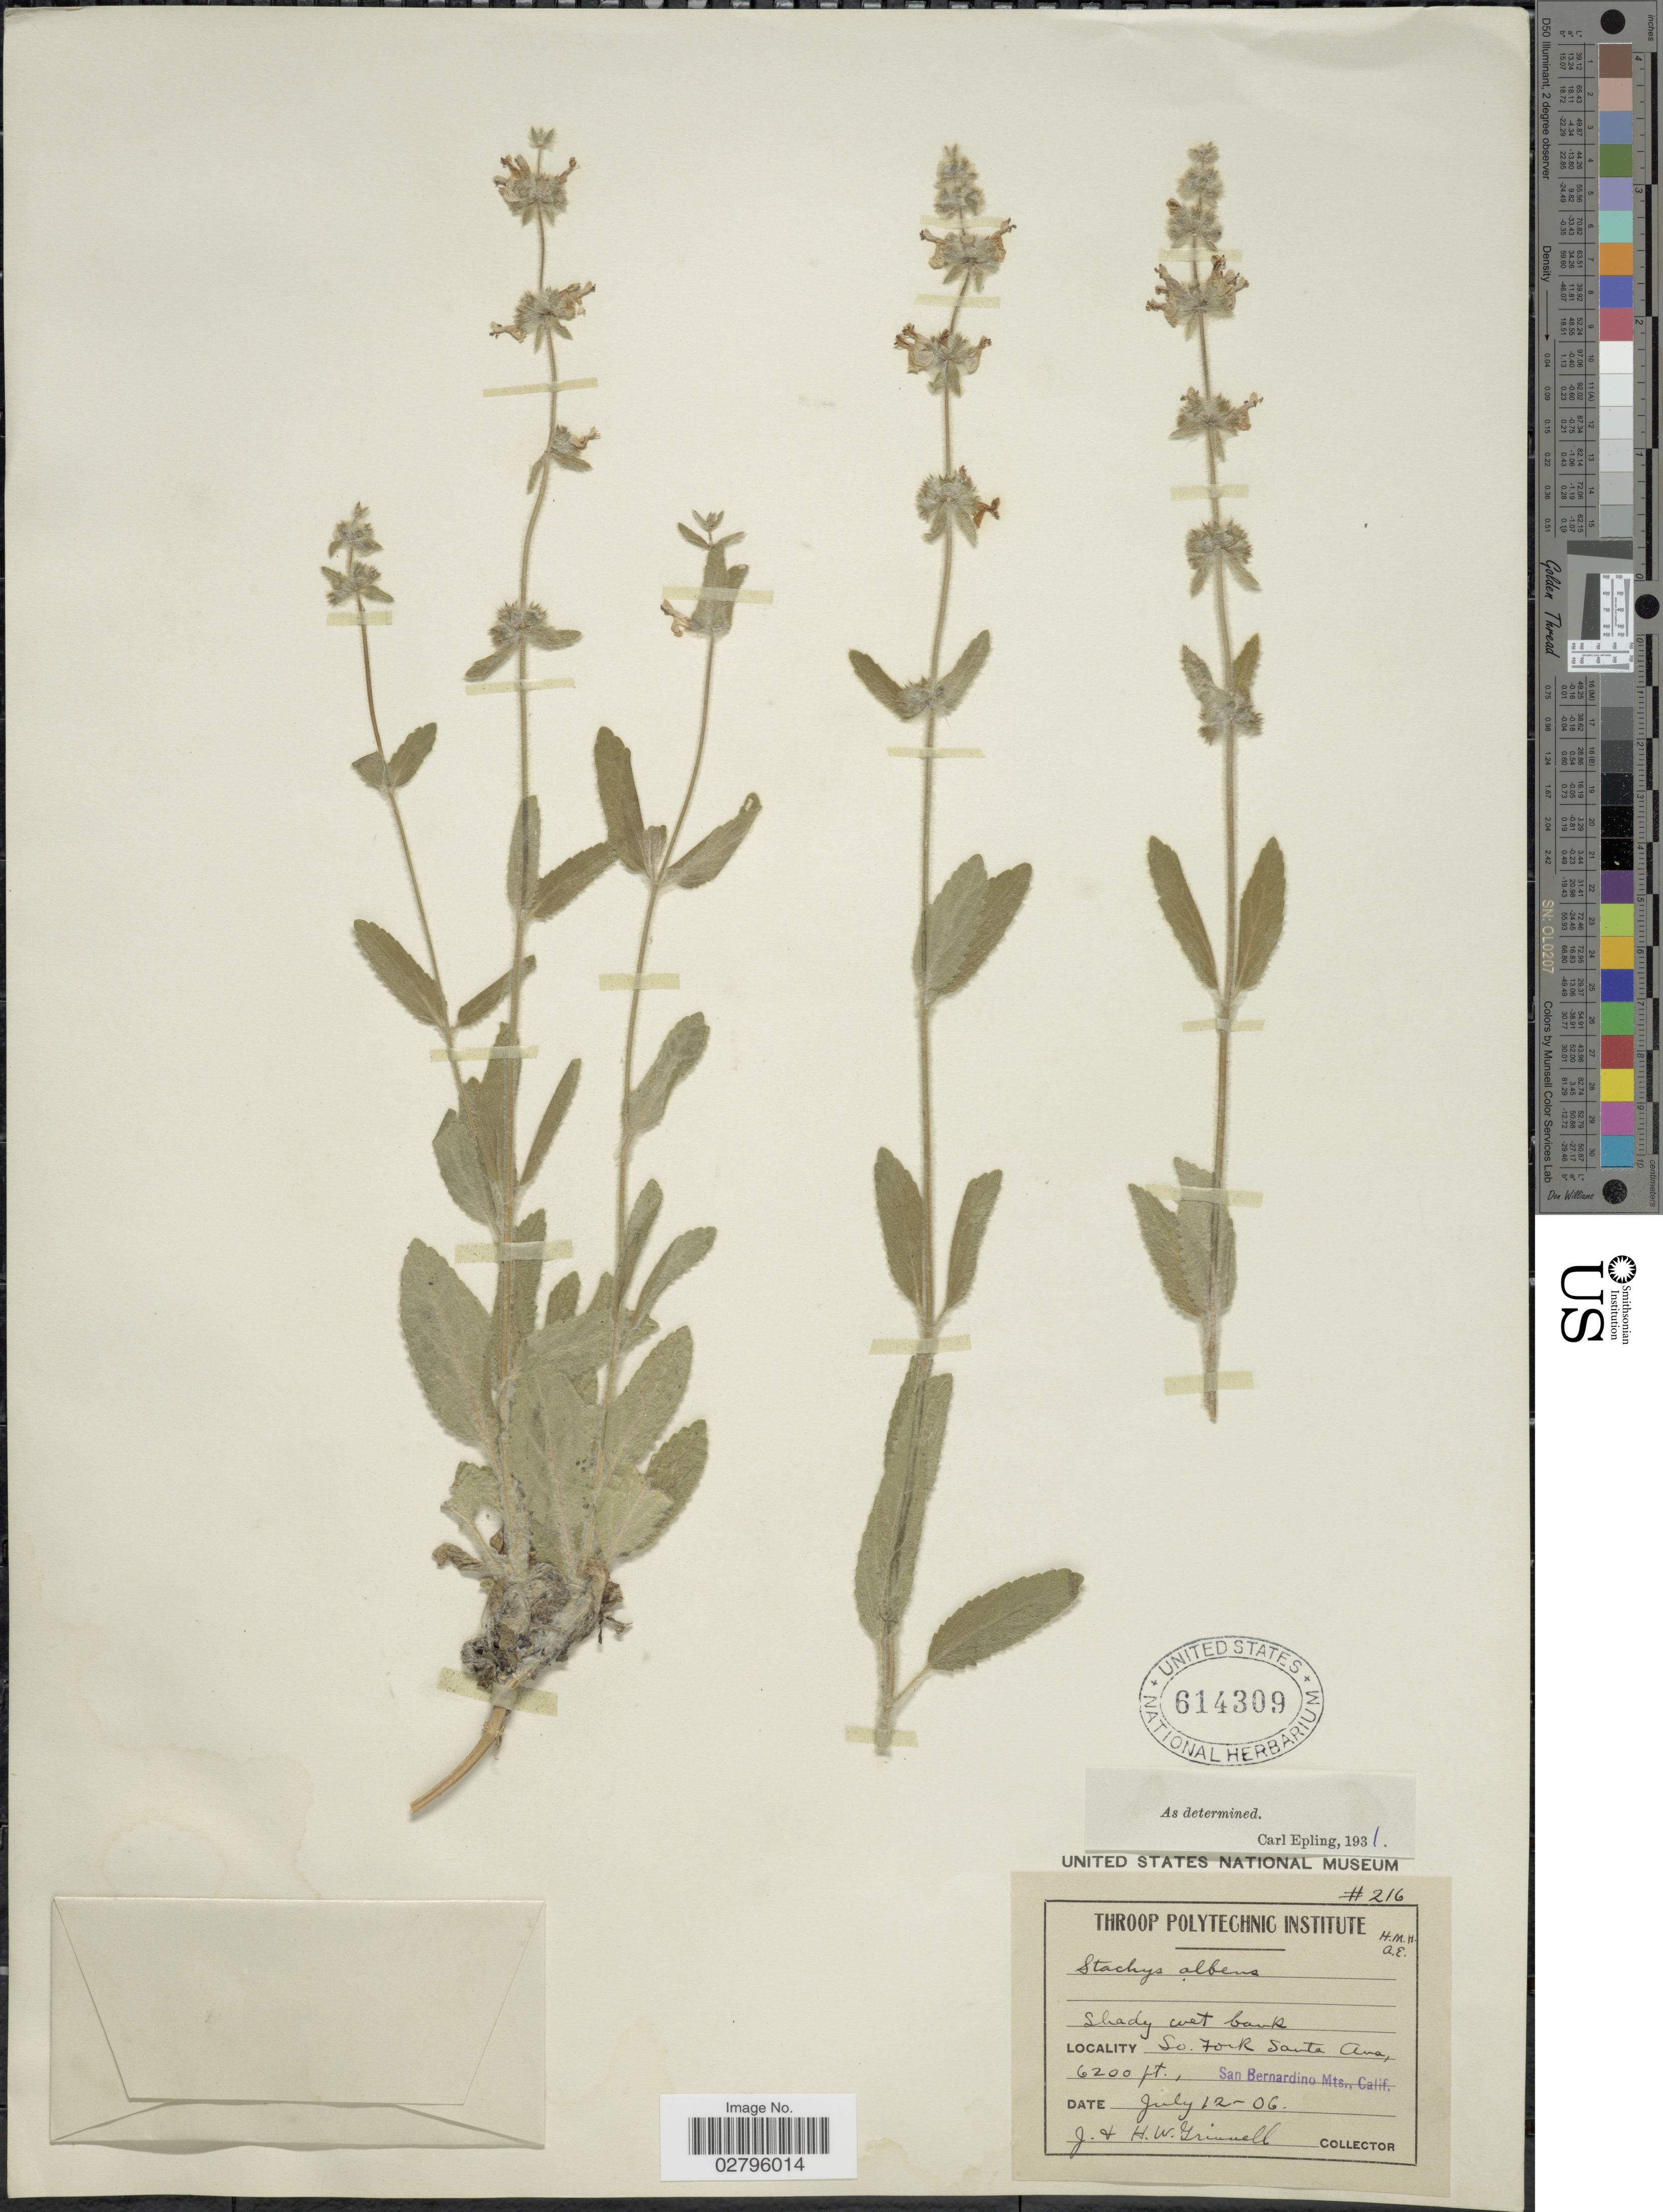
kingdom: Plantae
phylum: Tracheophyta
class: Magnoliopsida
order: Lamiales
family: Lamiaceae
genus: Stachys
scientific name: Stachys albens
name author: A. Gray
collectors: J. Grinnell & H. Grinnell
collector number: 216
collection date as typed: Transcribed d/m/y: 12/7/6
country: United States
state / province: California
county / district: San Bernardino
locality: So. Fork Santa Ana, San Bernardino Mts.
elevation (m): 1890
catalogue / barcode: US 614309